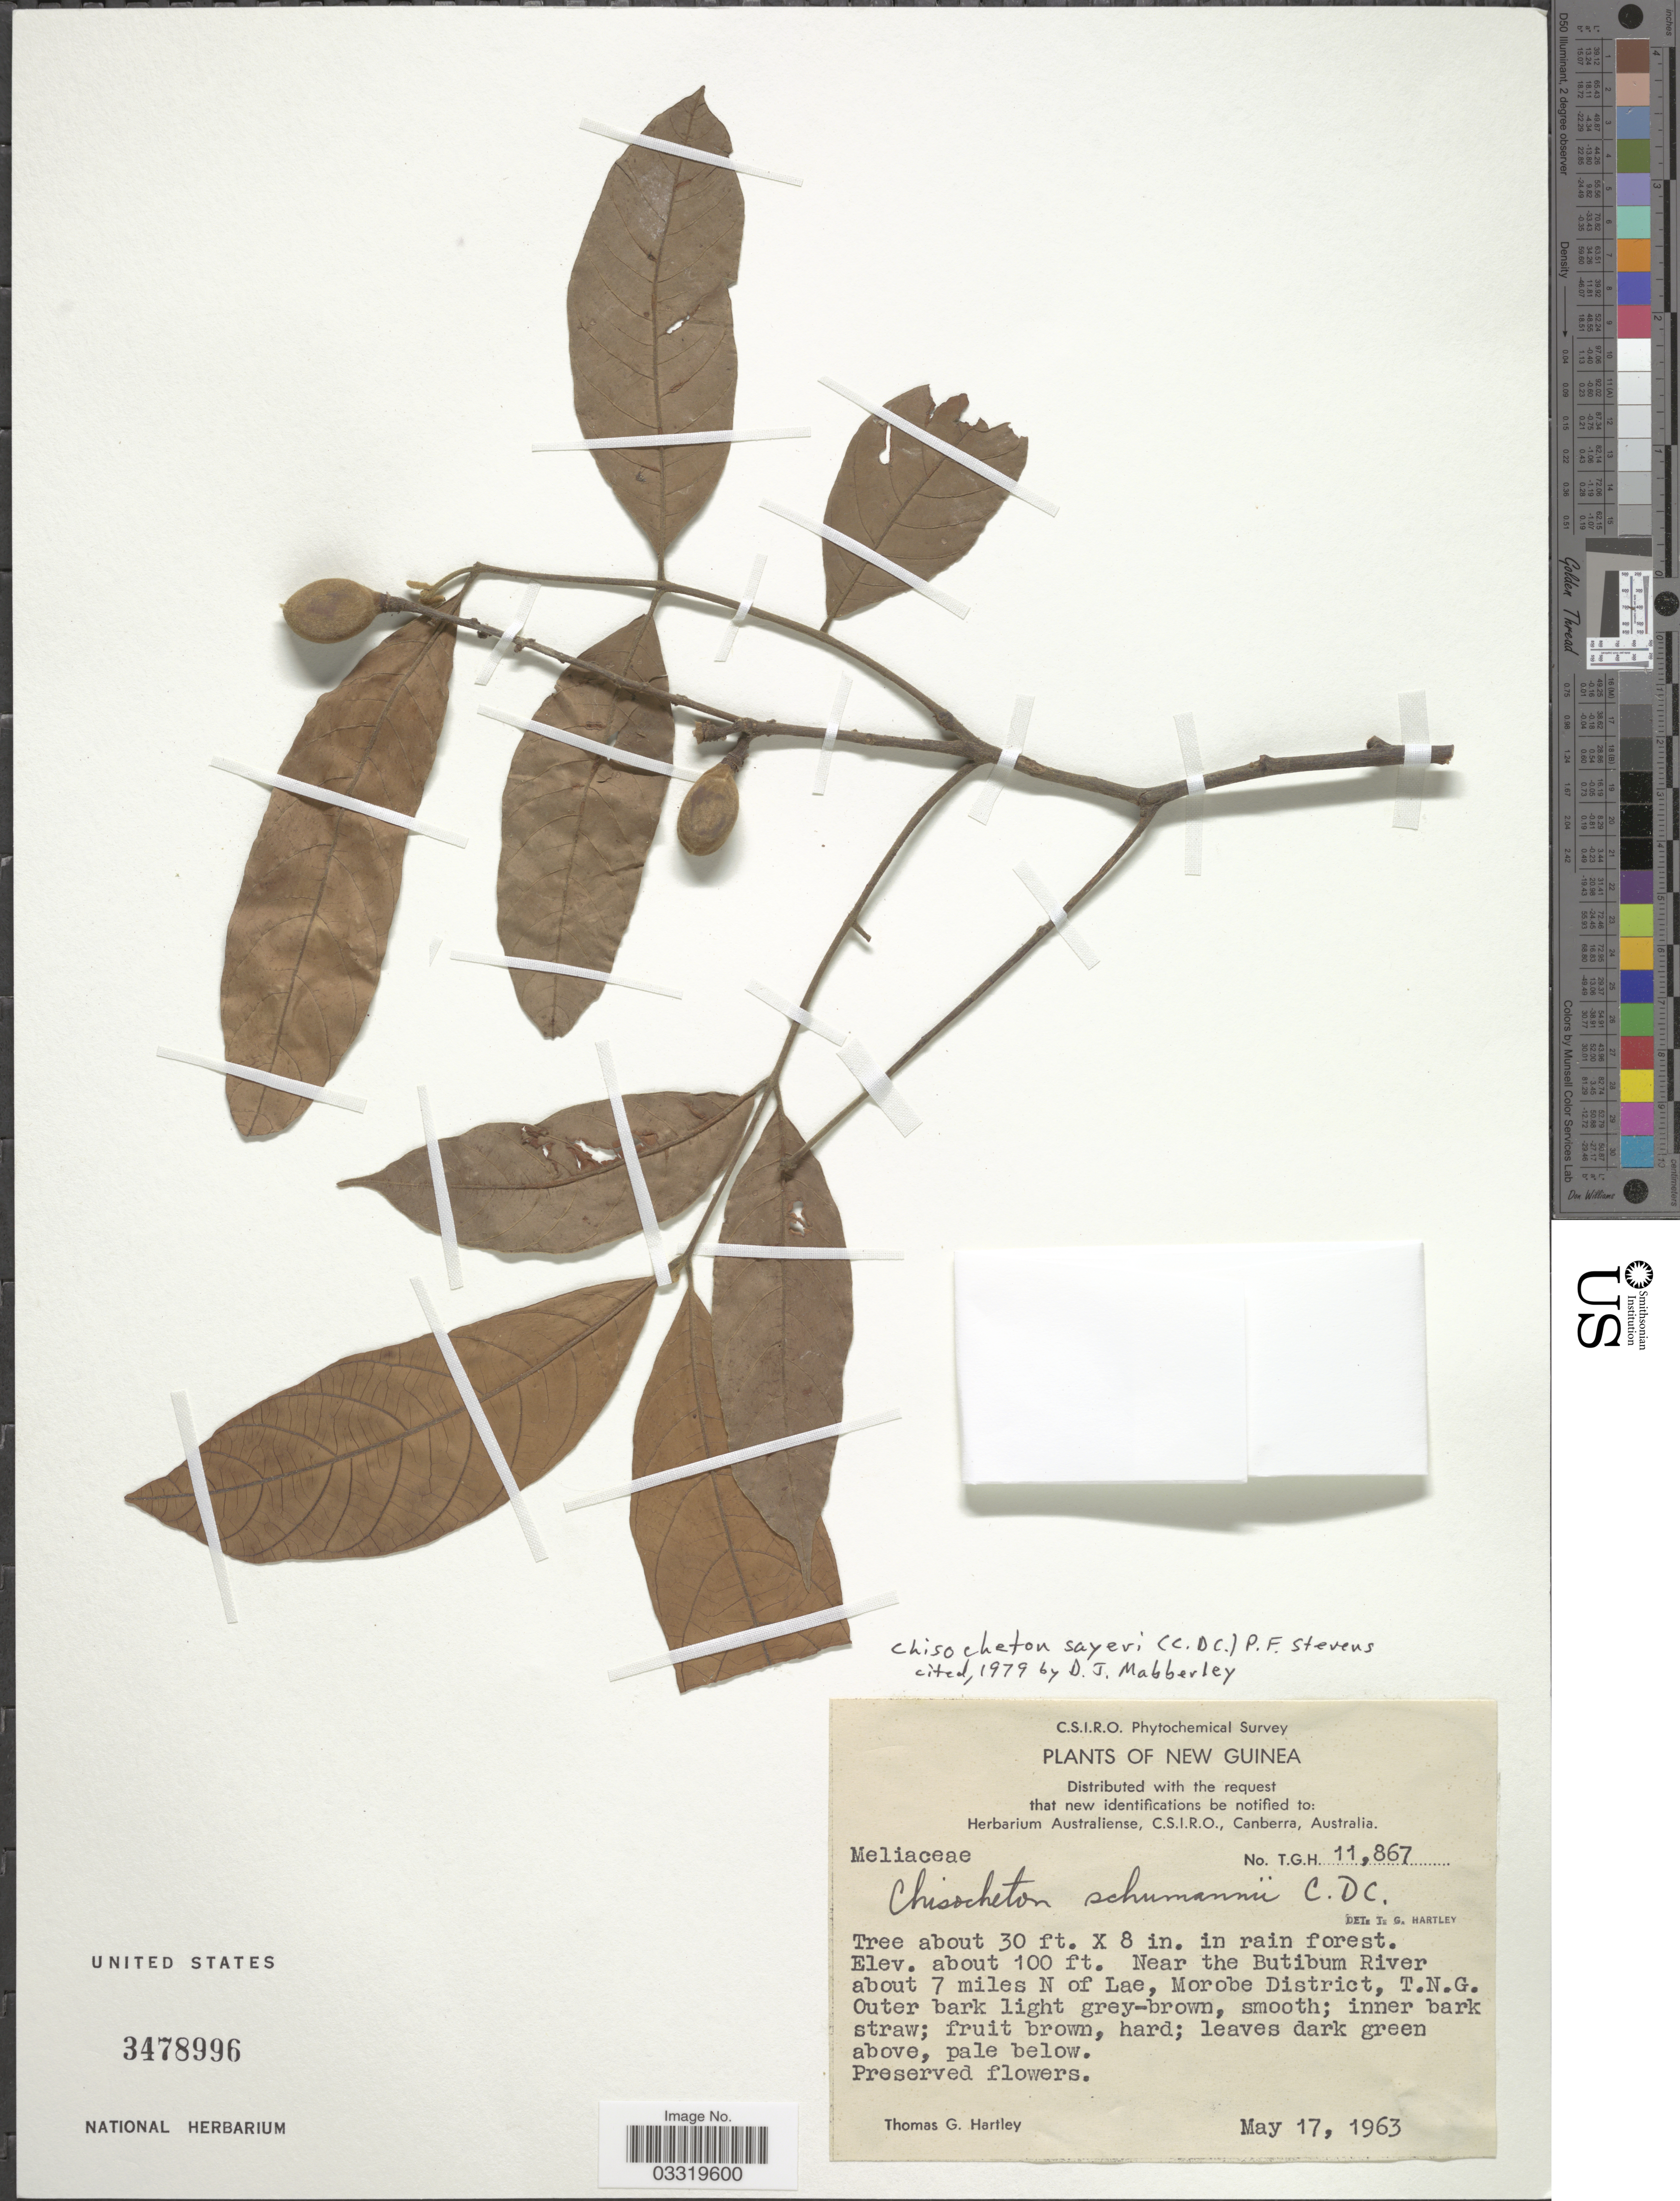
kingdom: Plantae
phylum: Tracheophyta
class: Magnoliopsida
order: Sapindales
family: Meliaceae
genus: Chisocheton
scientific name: Chisocheton sayeri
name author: (C. DC.) P.F. Stevens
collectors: T. G. Hartley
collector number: TGH11867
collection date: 1963-05-17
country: Papua New Guinea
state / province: Morobe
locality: New Guinea. Near the Butibum River about 7 miles N of Lae, Morobe District, T.N.G.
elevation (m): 30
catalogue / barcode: US 3478996